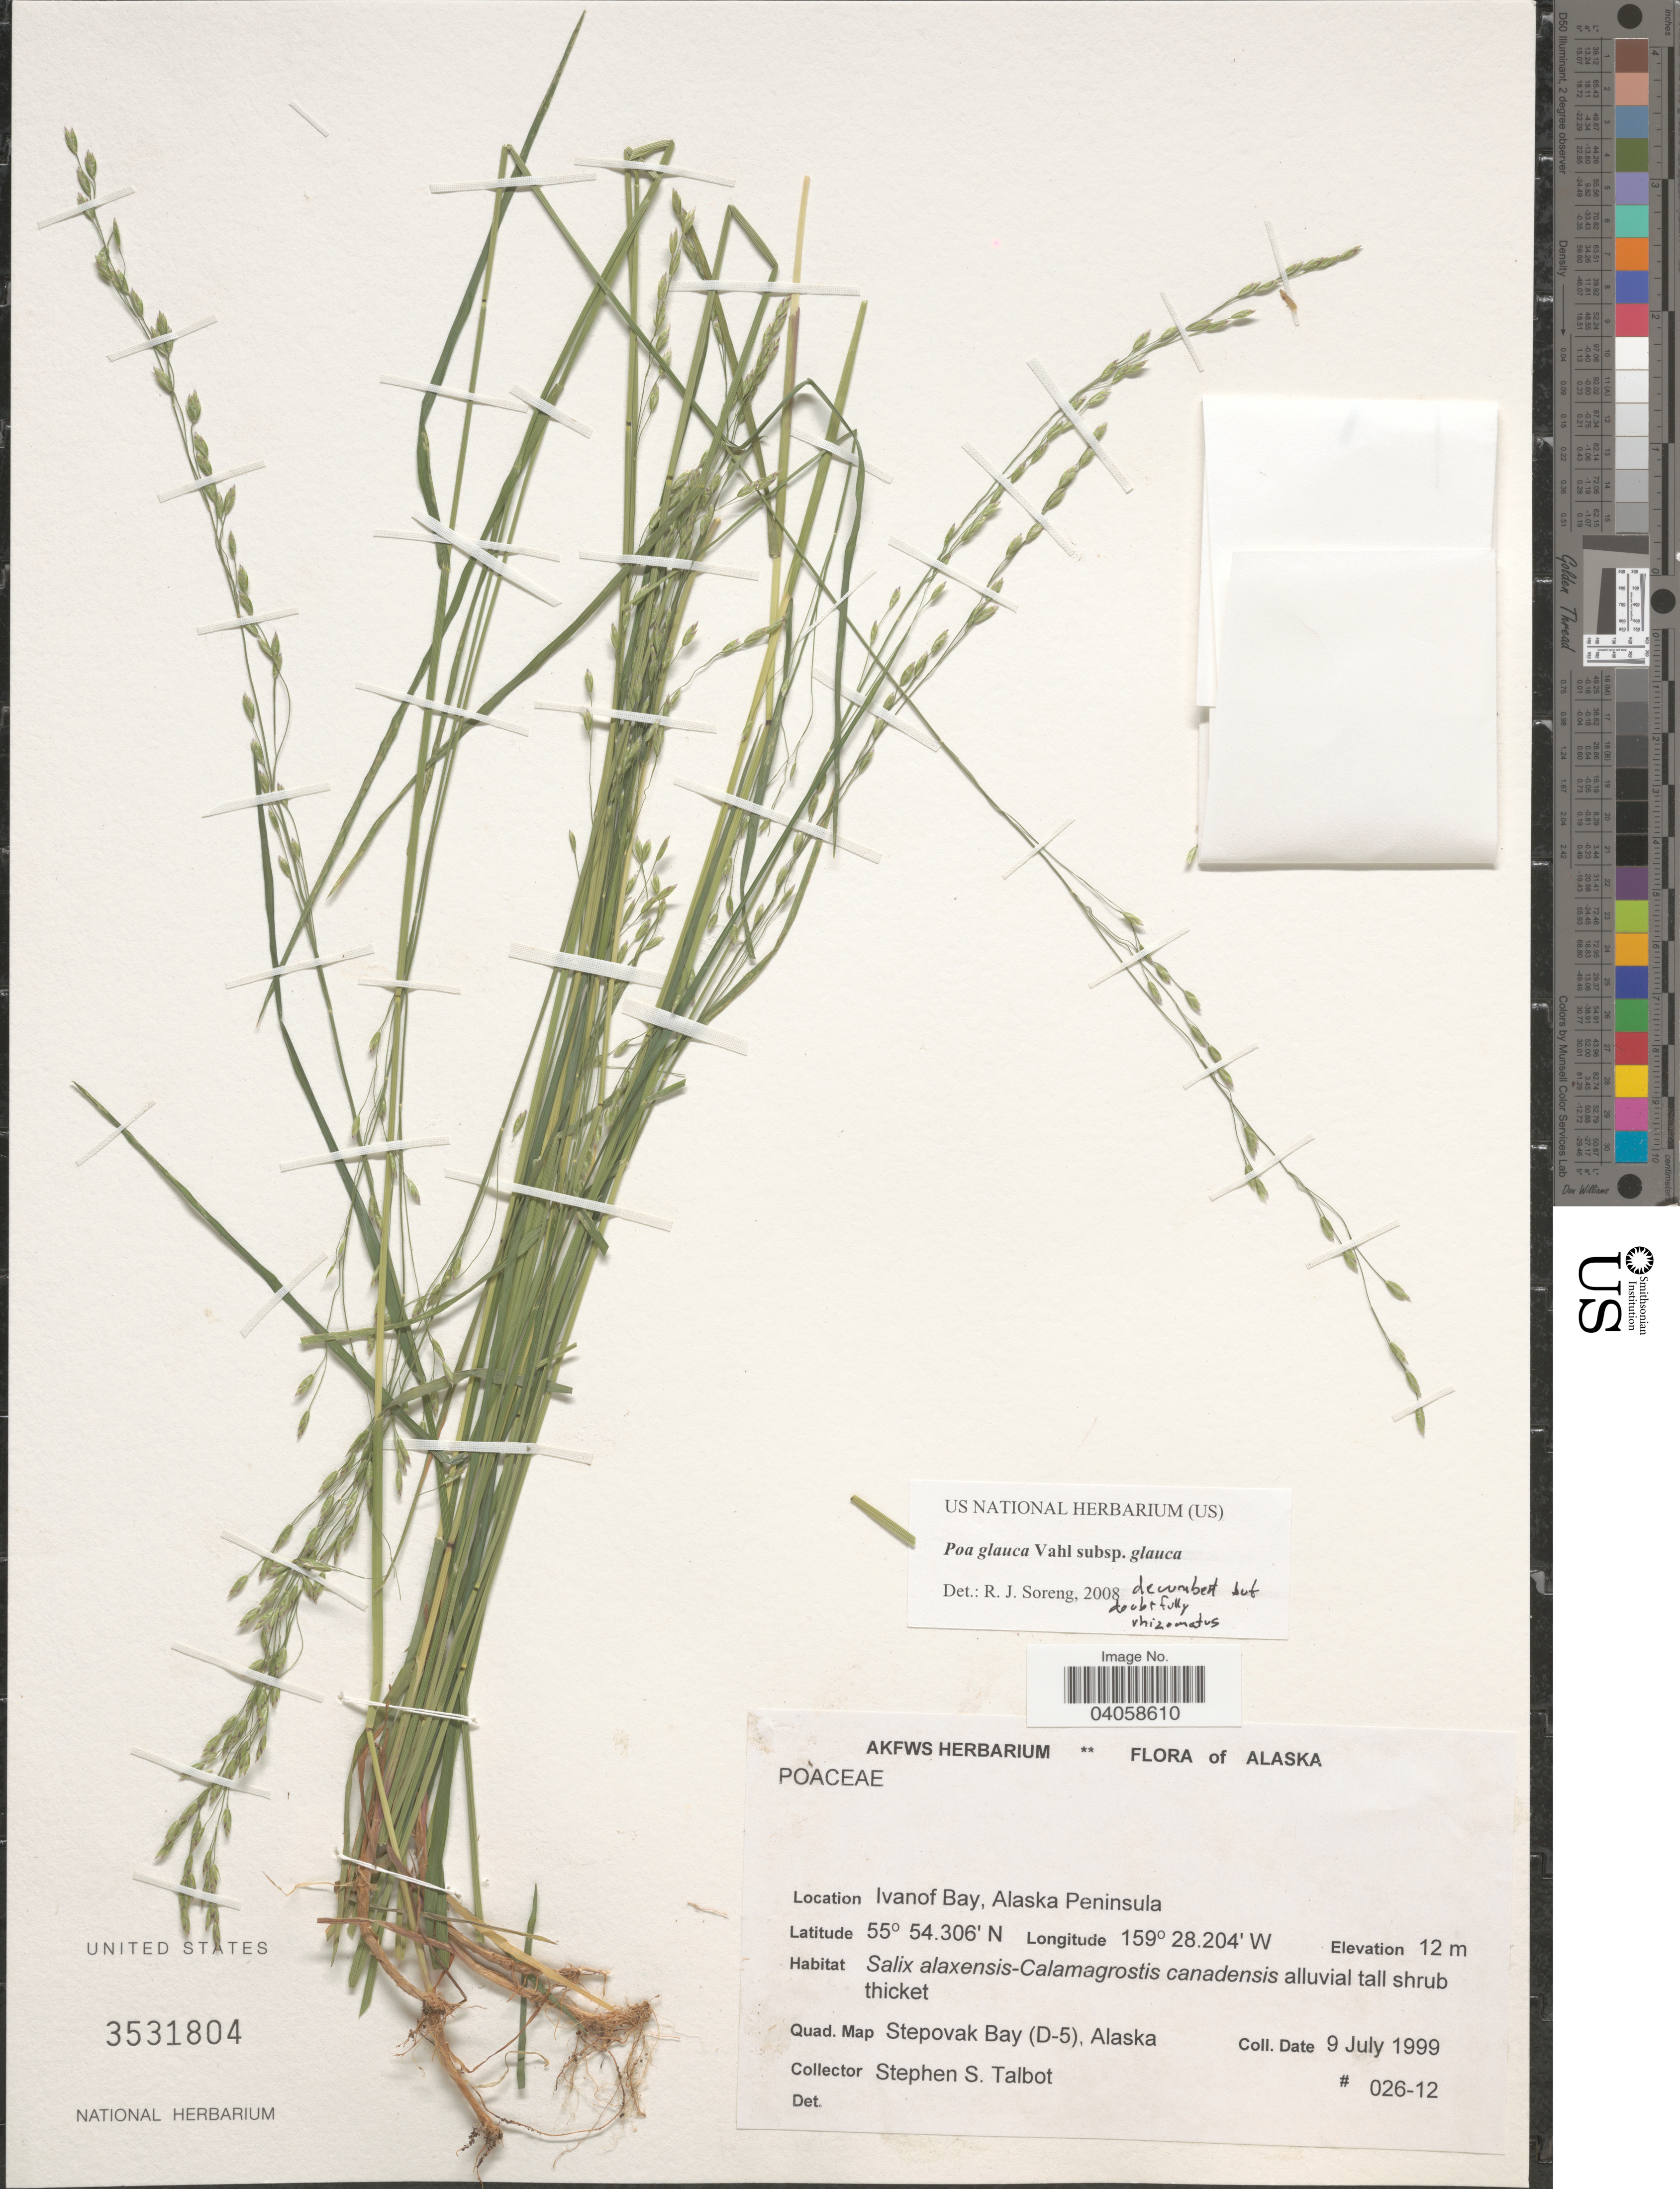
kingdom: Plantae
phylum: Tracheophyta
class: Liliopsida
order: Poales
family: Poaceae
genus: Poa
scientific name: Poa glauca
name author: Vahl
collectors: S. S. Talbot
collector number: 026-12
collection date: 1999-07-09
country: United States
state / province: Alaska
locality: Ivanof Bay, Alaska Peninsula. Quad. Map Stepovak Bay (D-5).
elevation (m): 12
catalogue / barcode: US 3531804